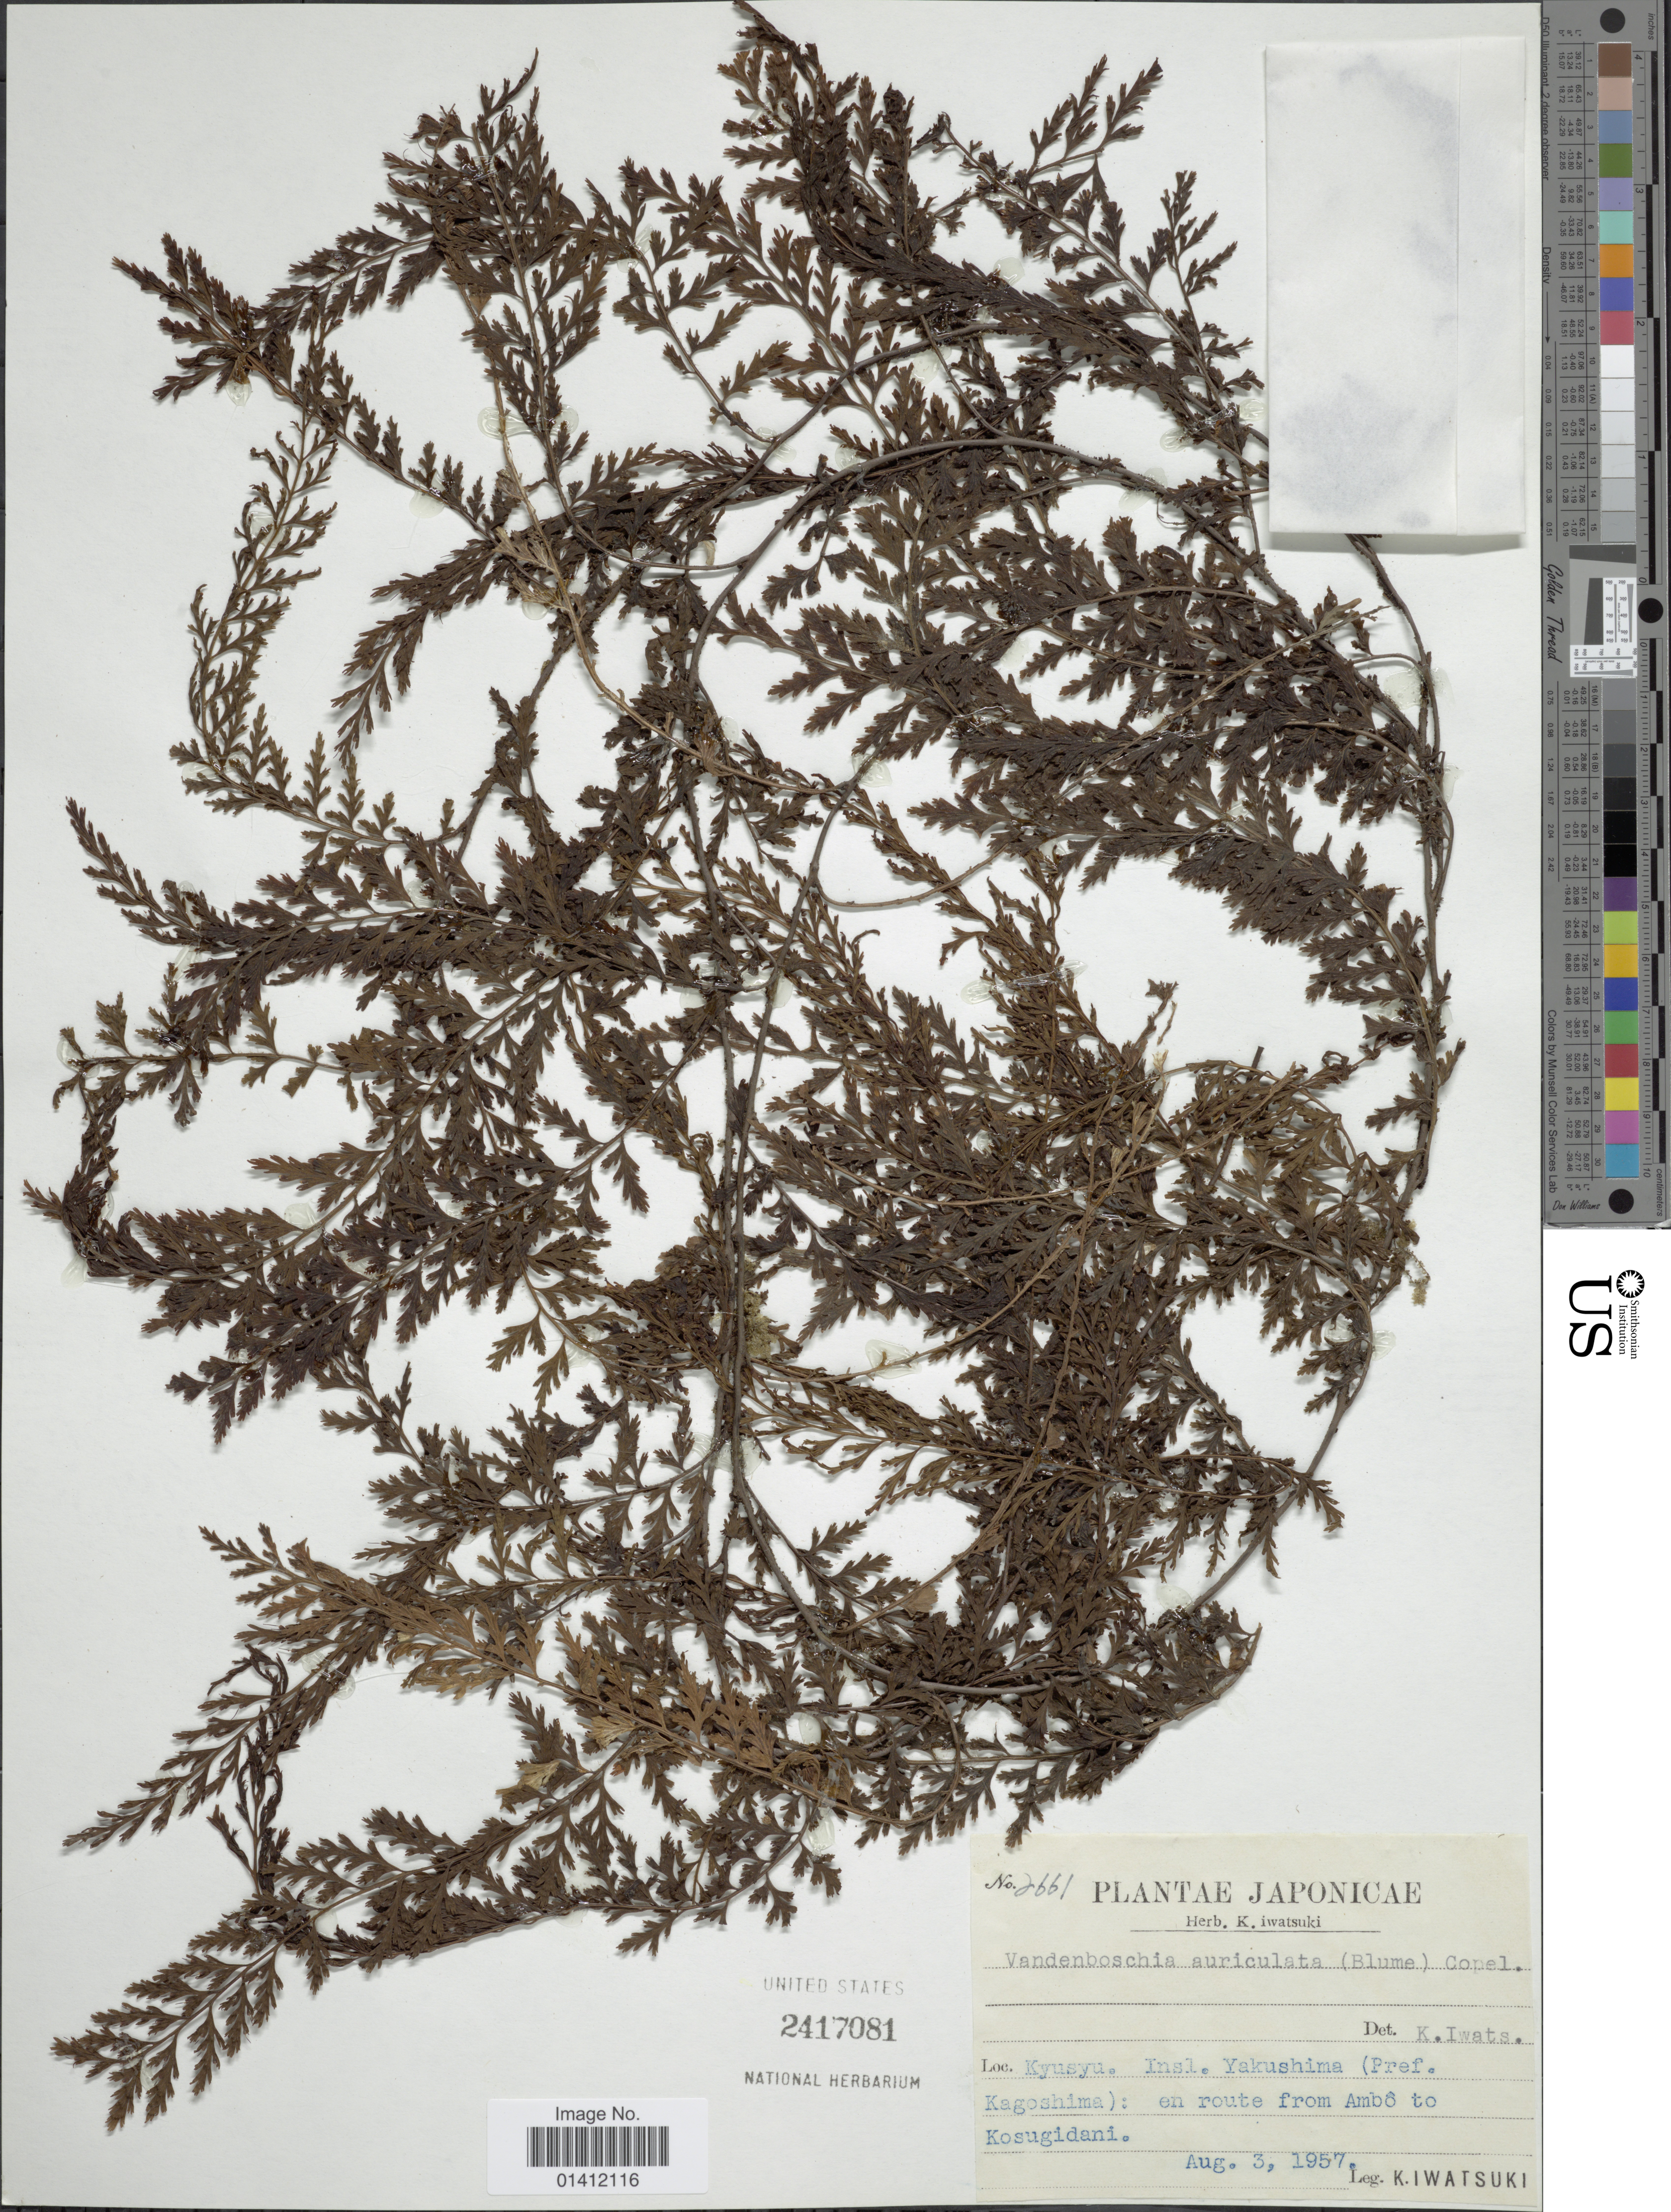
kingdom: Plantae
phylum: Tracheophyta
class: Polypodiopsida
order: Hymenophyllales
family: Hymenophyllaceae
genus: Vandenboschia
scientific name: Vandenboschia auriculata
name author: (Blume) Copel.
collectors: K. Iwatsuki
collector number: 2661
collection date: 1957-08-03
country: Japan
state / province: Kagosima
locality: Kyushu. Insl. Yakushima (Pref. Kagoshima): en route from Ambo to Kosugidani.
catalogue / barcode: US 2417081